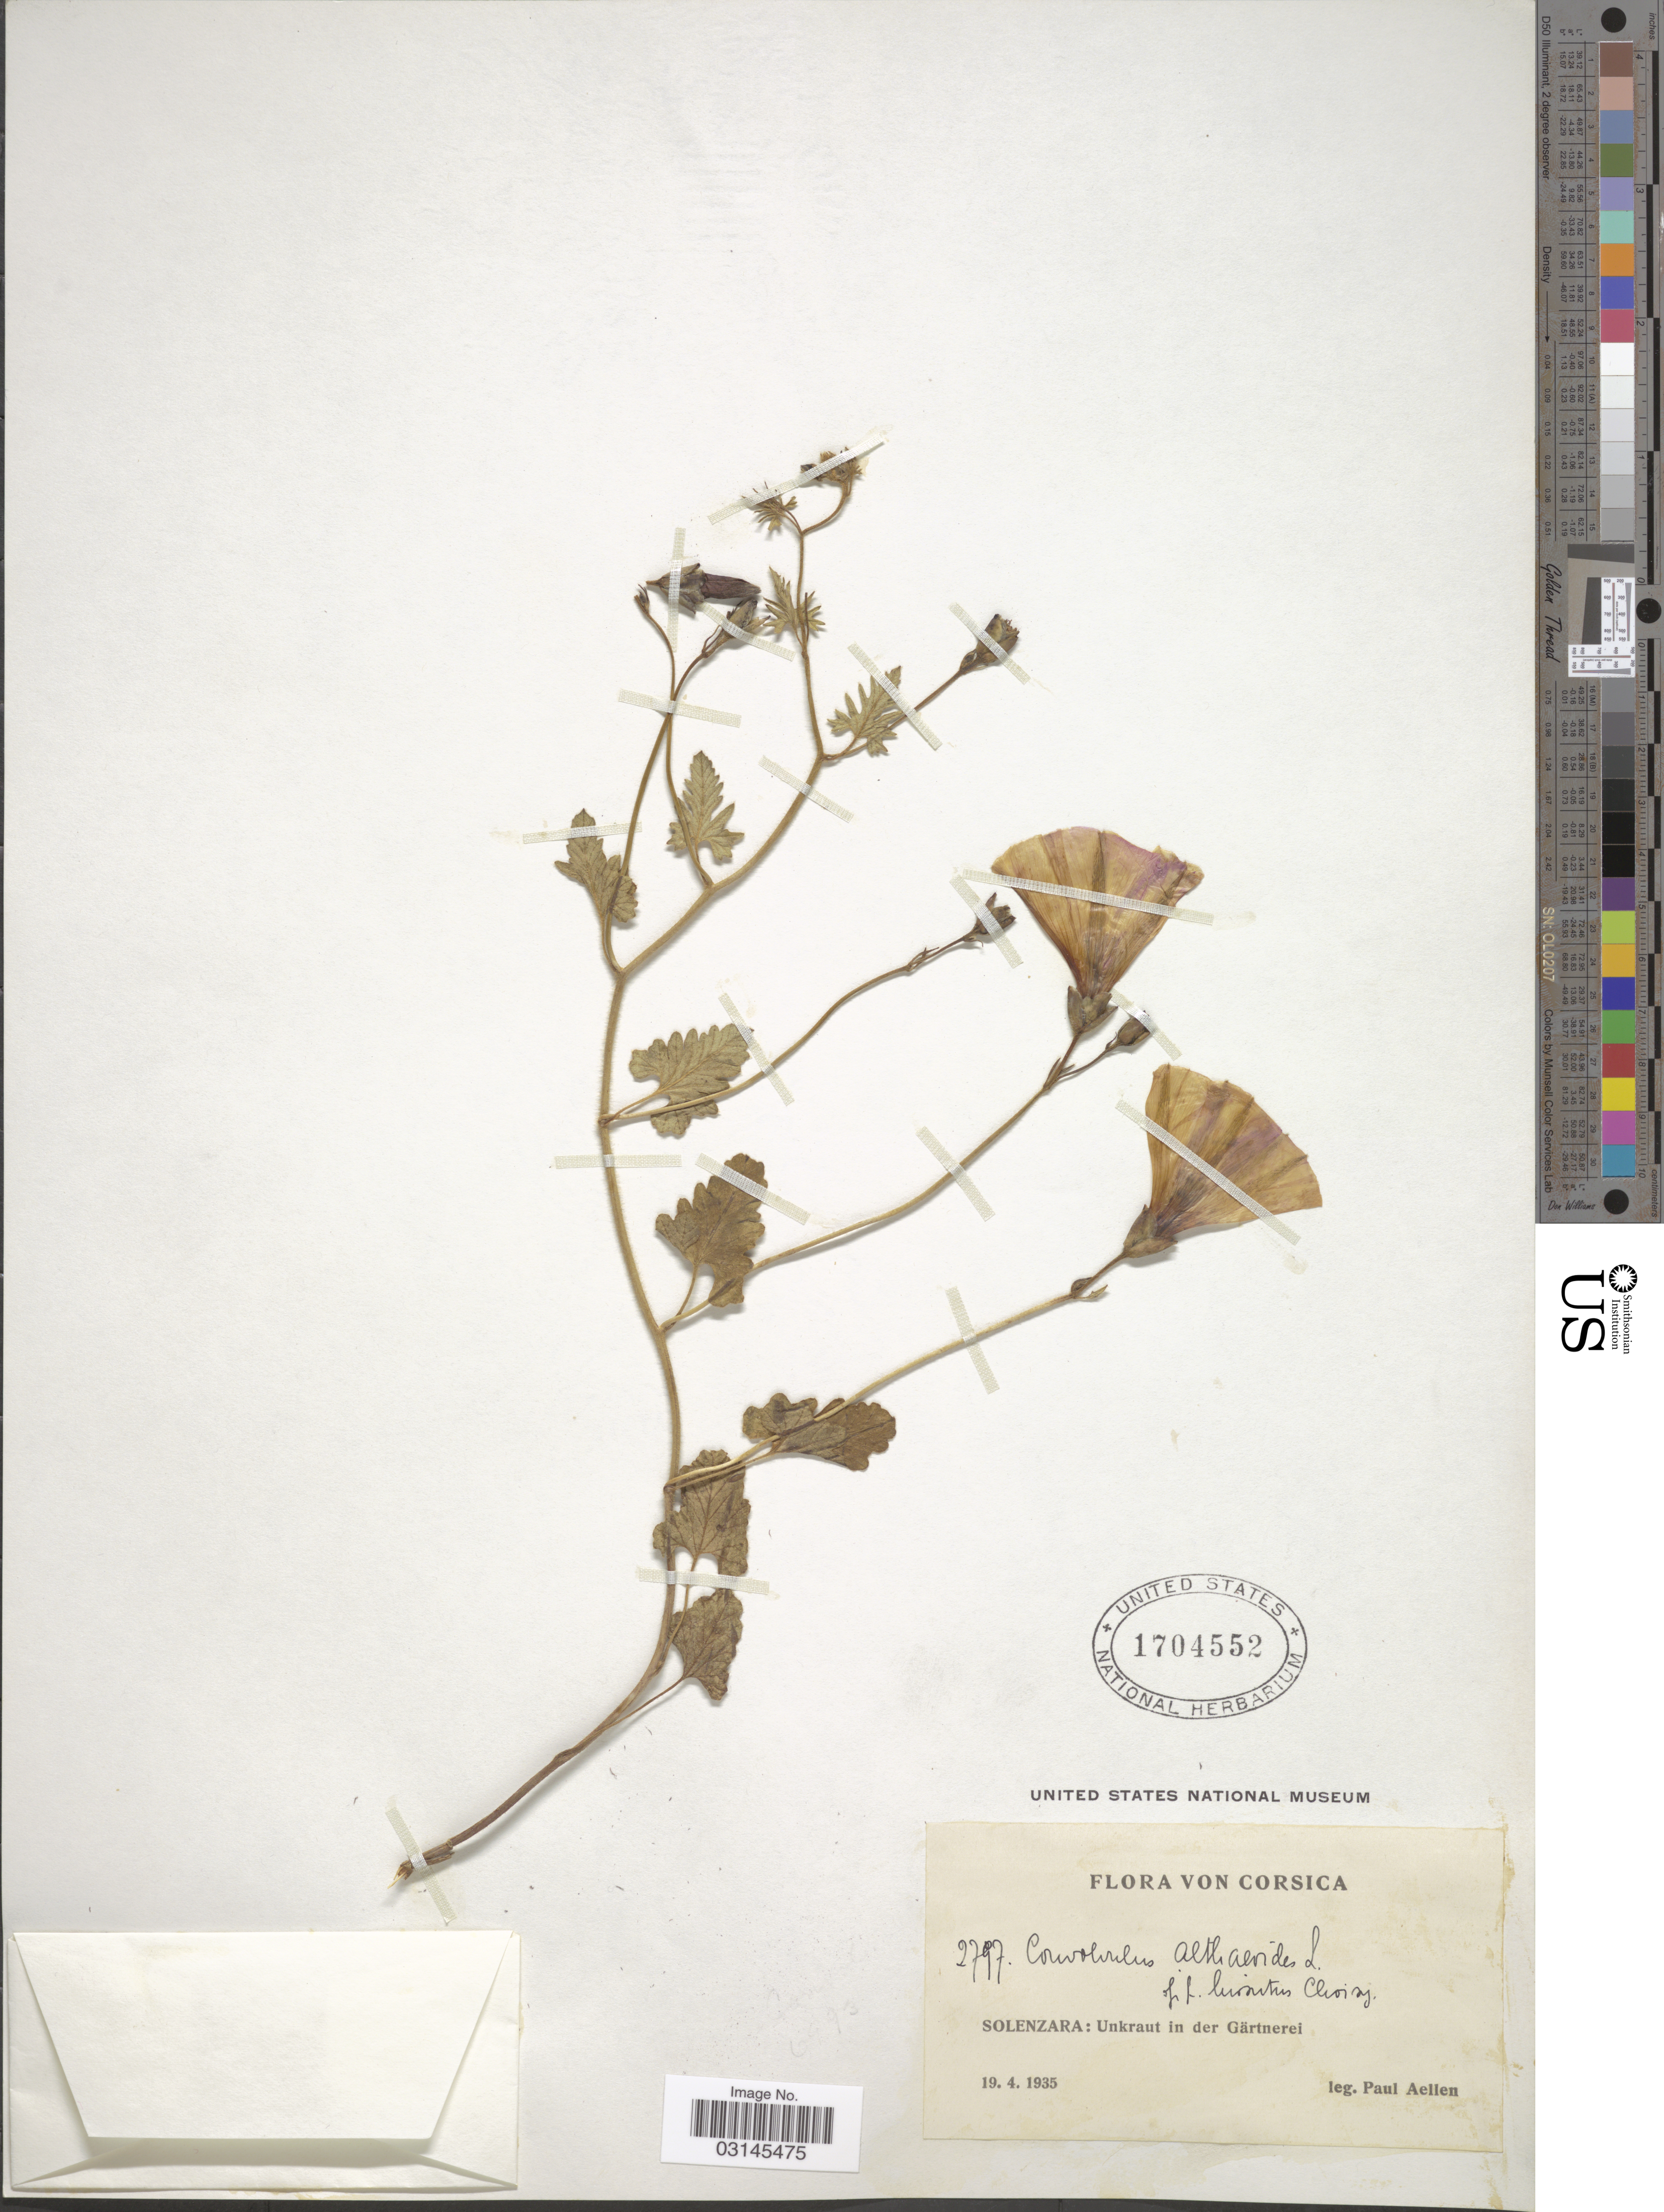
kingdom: Plantae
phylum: Tracheophyta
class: Magnoliopsida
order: Solanales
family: Convolvulaceae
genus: Convolvulus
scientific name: Convolvulus althaeoides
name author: L.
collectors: P. Aellen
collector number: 2797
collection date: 1935-04-19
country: France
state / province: Corsica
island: Corse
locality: Solenzara: Unkraut in der Gärtnerei.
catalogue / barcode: US 1704552